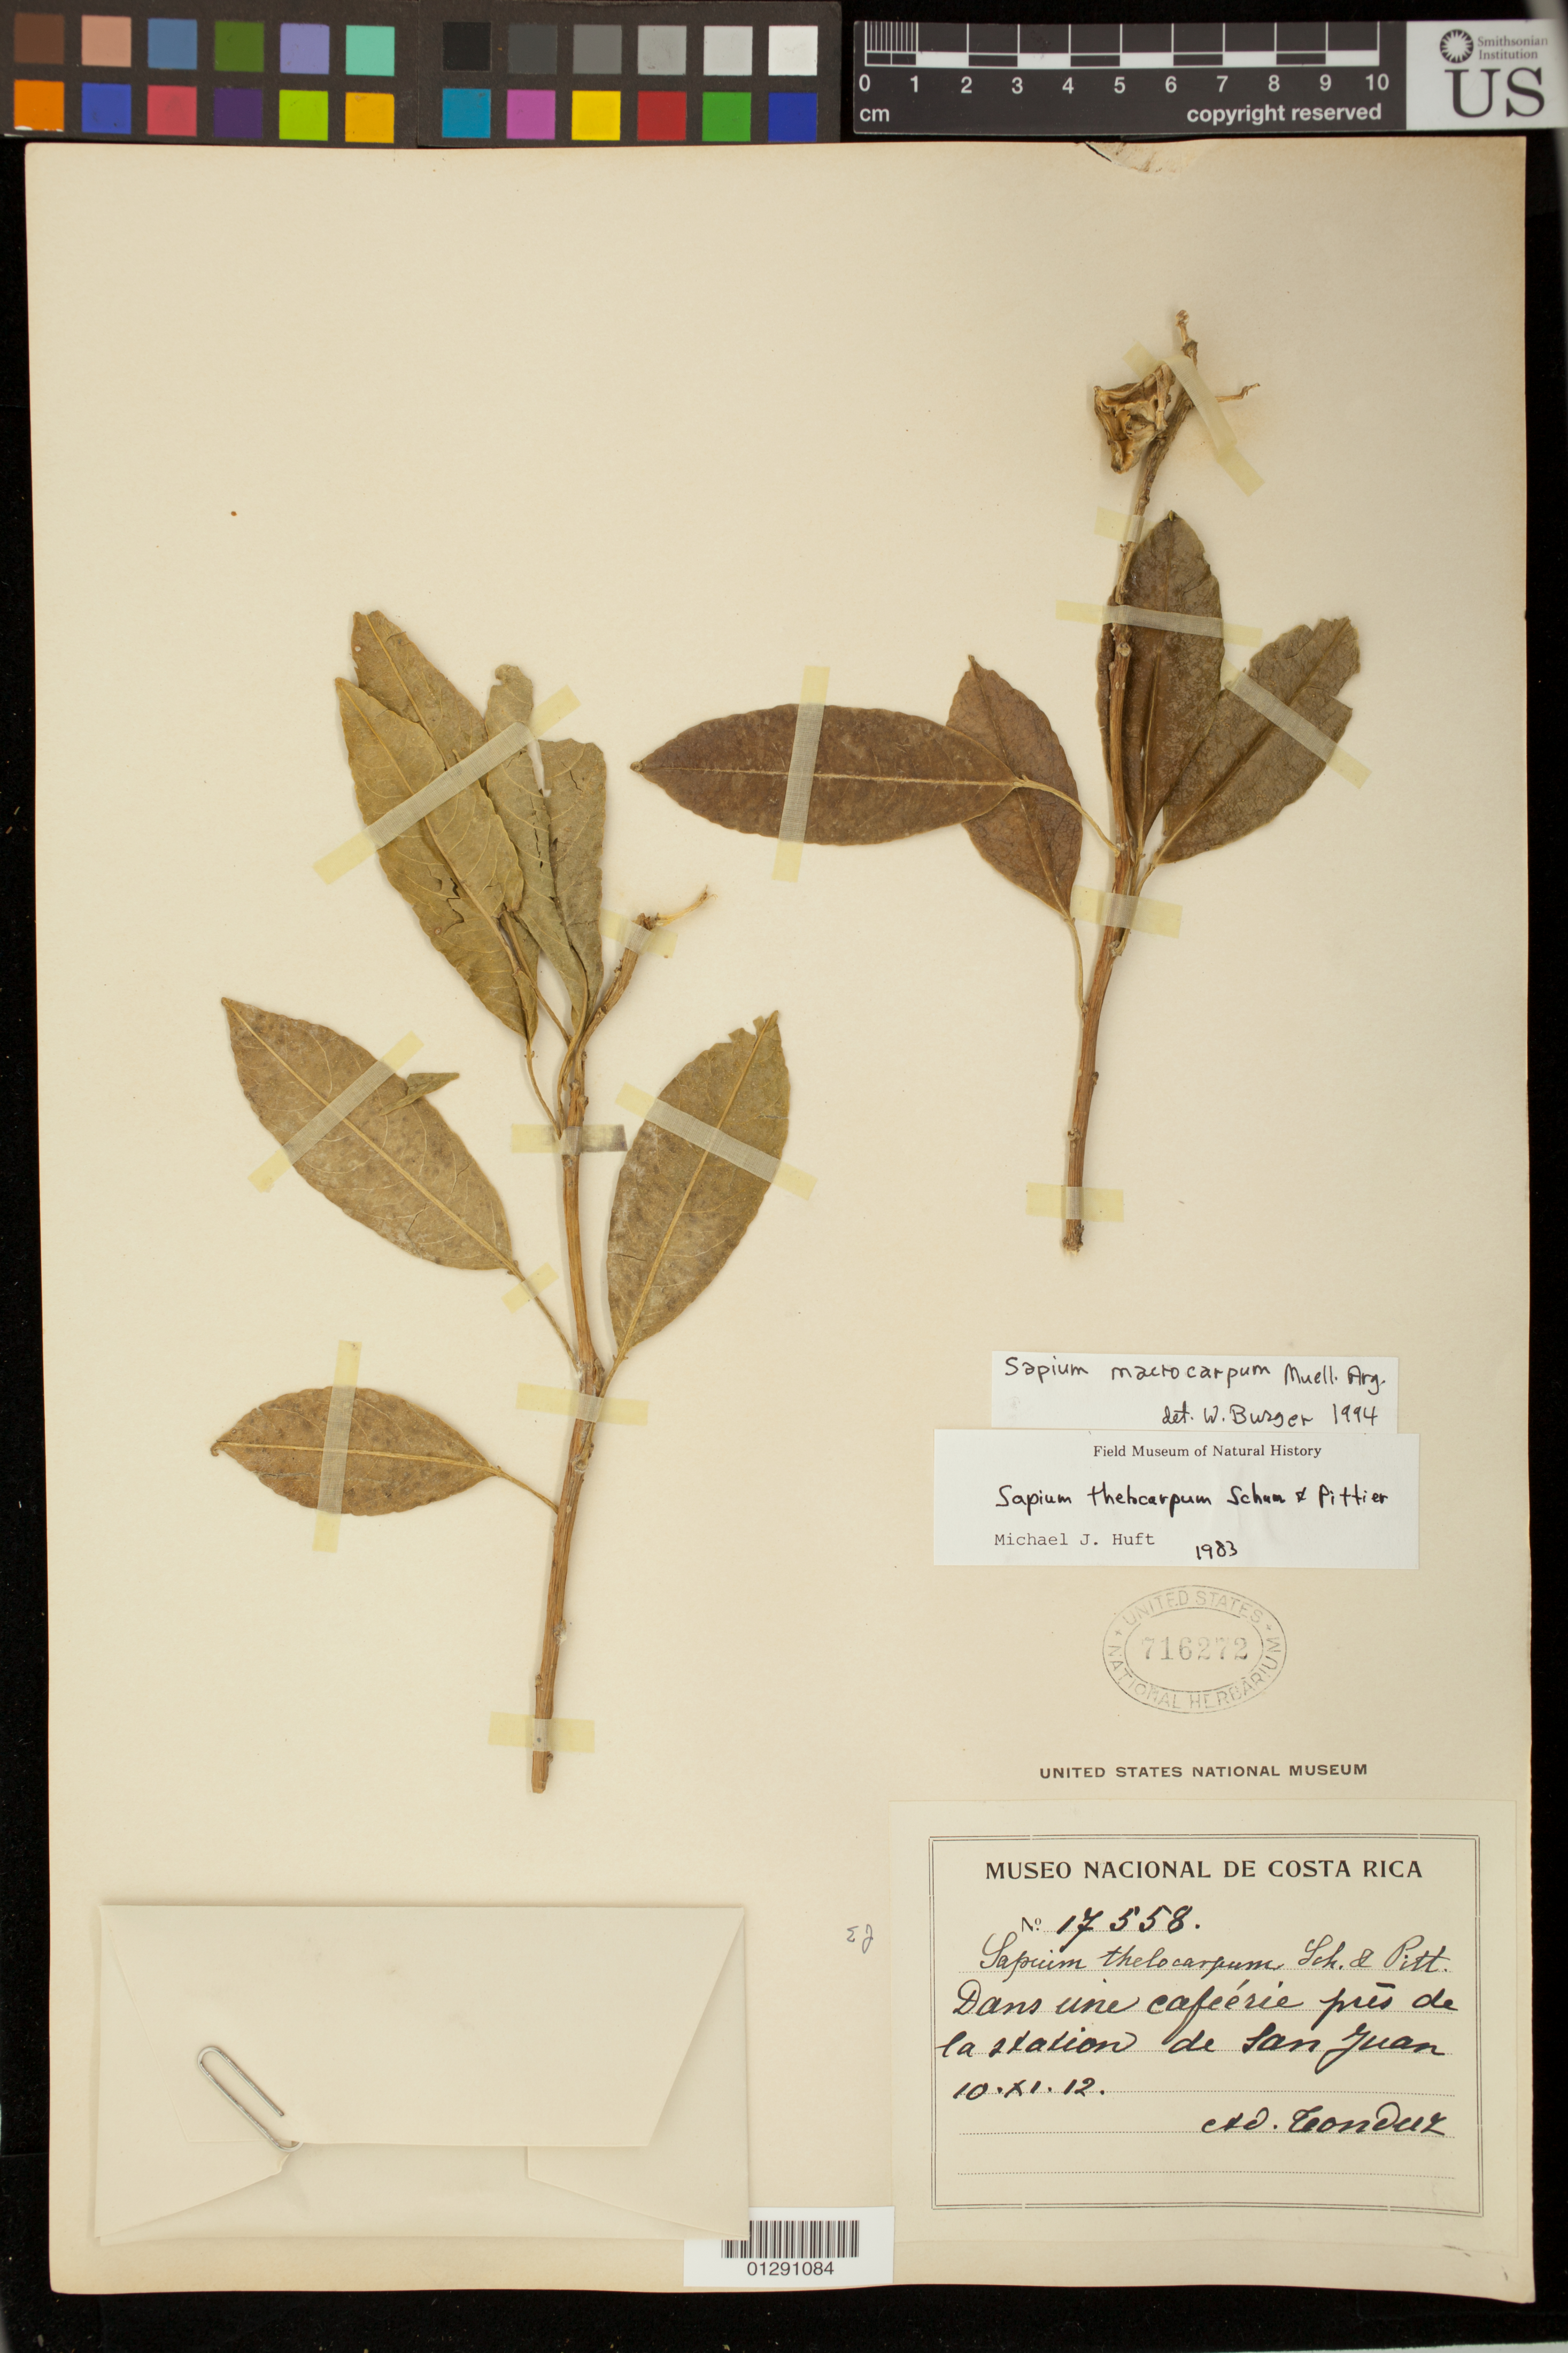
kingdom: Plantae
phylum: Tracheophyta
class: Magnoliopsida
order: Malpighiales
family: Euphorbiaceae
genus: Sapium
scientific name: Sapium macrocarpum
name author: Müll. Arg.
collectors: A. Tonduz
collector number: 17558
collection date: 1912-11-10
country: Costa Rica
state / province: San Jose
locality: pres de la station de San Juan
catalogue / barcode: US 716272